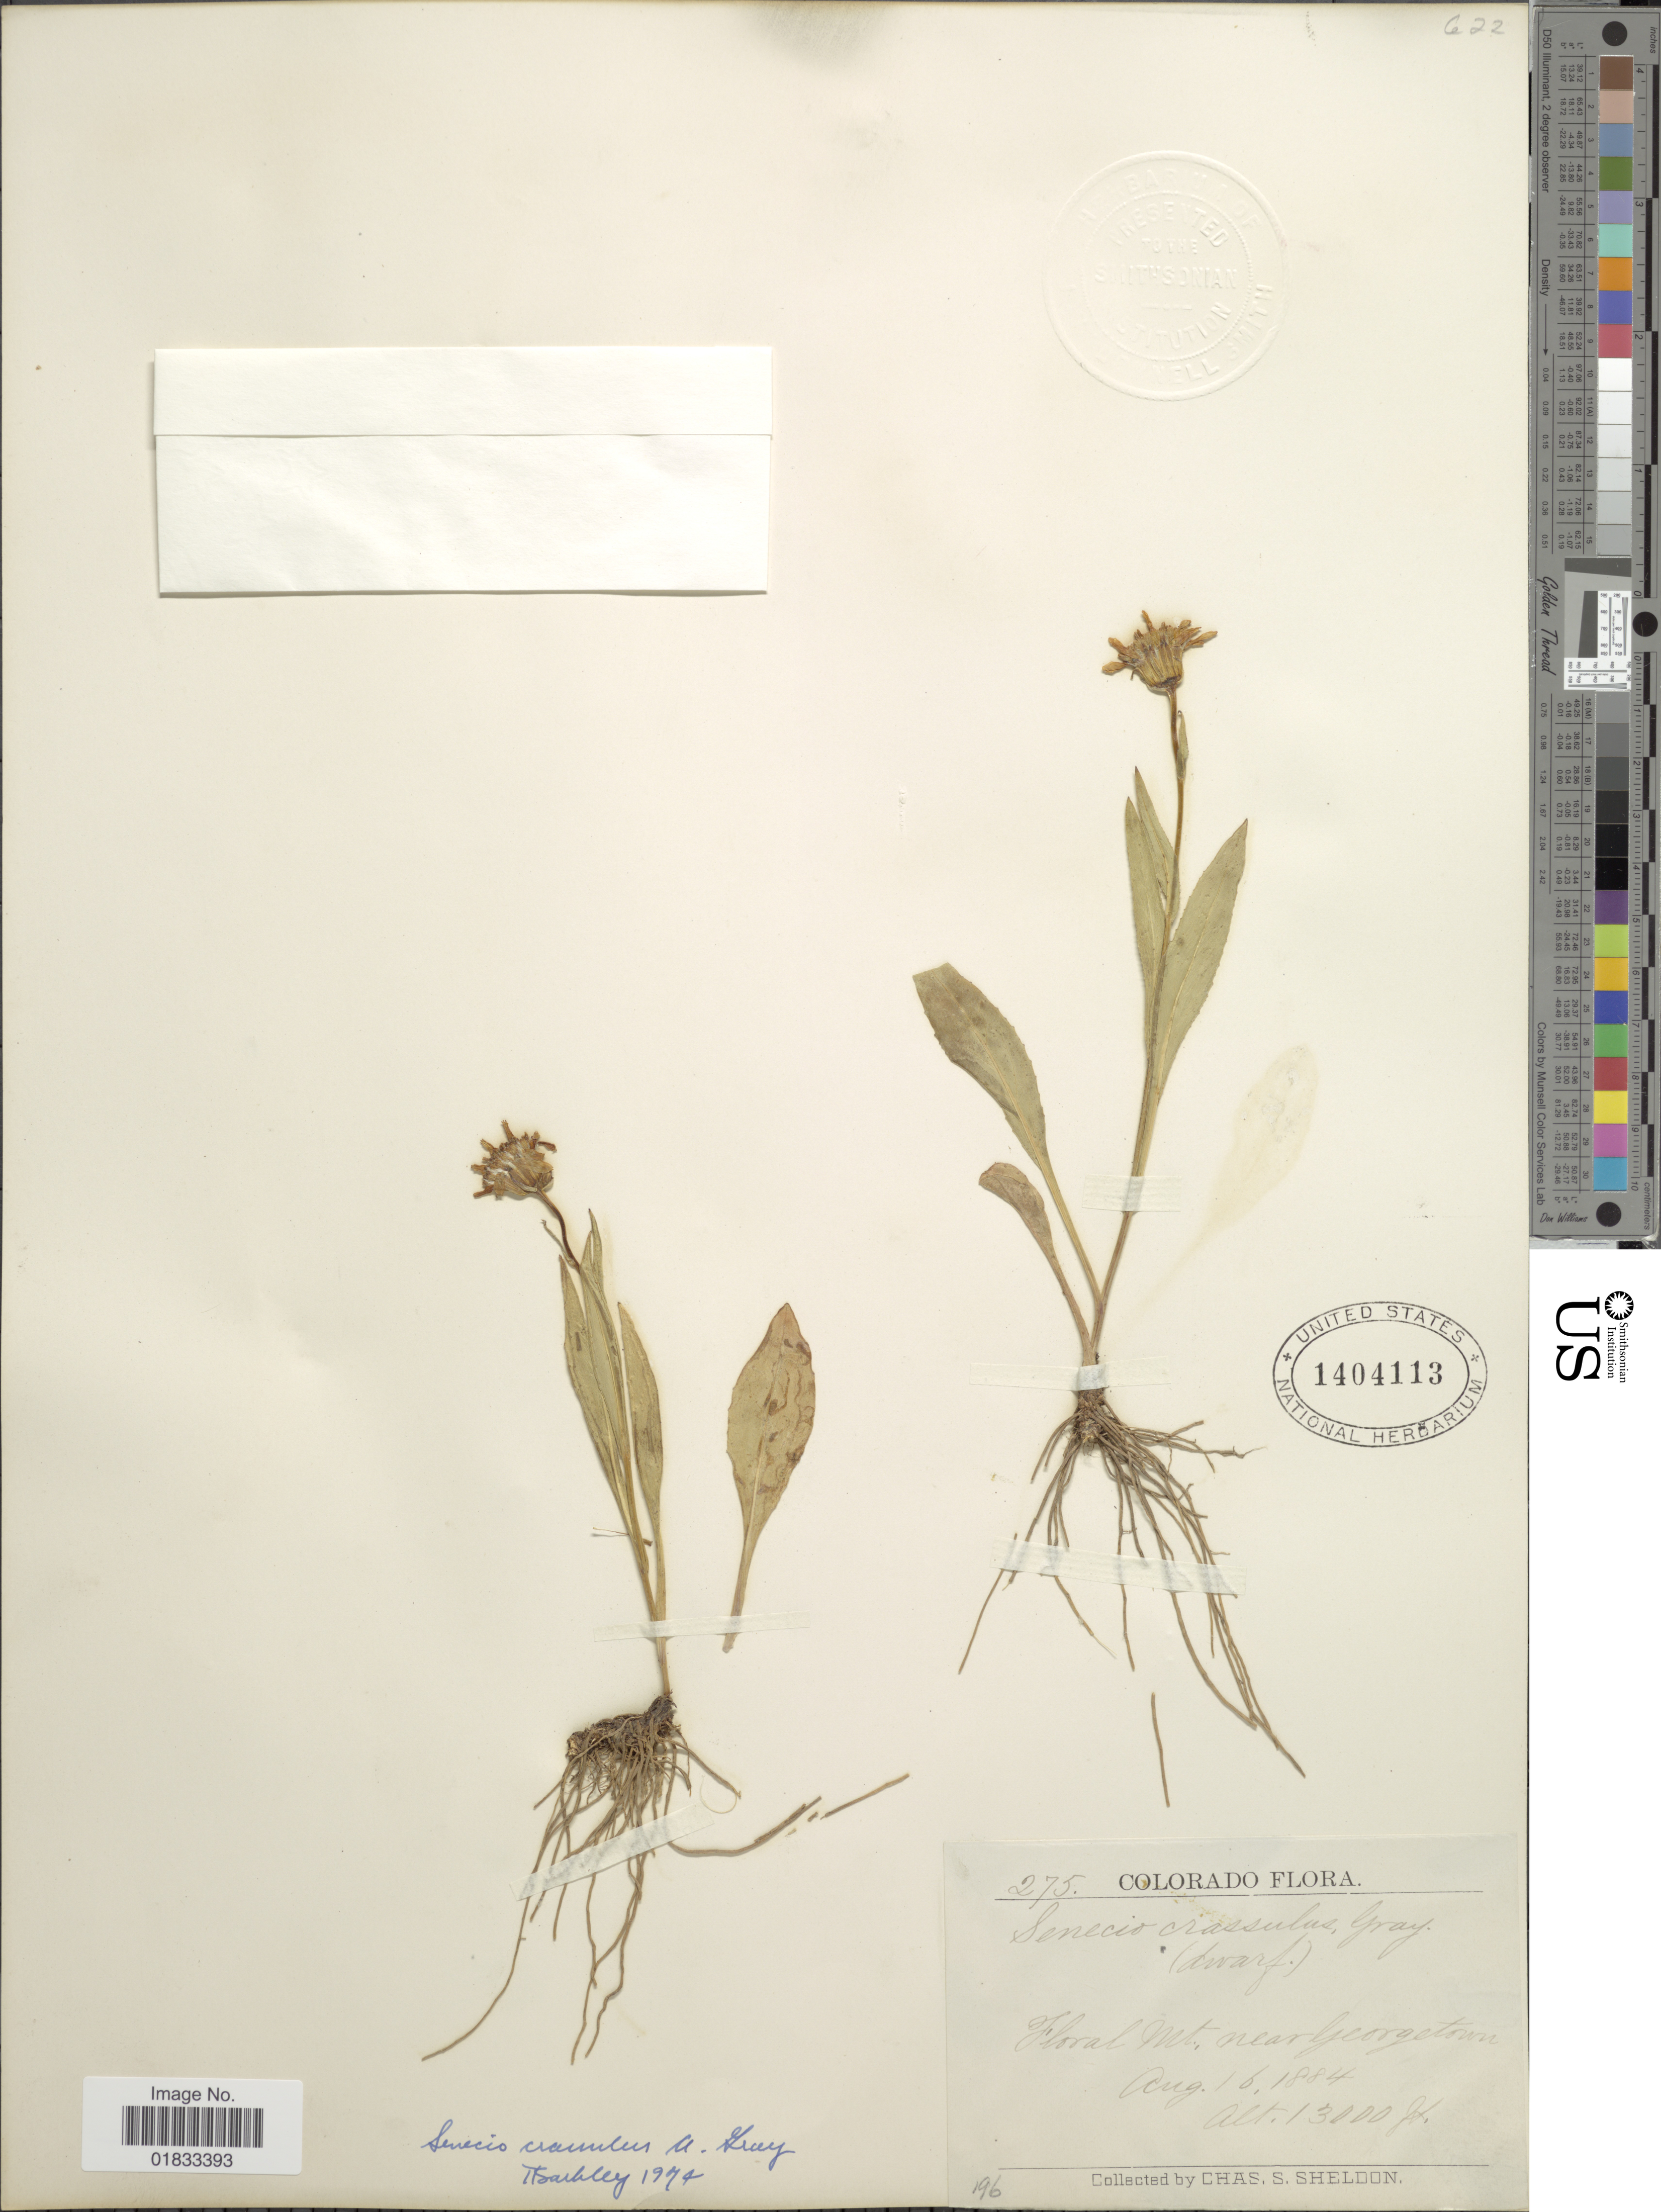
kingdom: Plantae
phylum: Tracheophyta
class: Magnoliopsida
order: Asterales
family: Asteraceae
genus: Senecio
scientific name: Senecio crassulus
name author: A. Gray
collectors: C. S. Sheldon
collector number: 275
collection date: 1884-08-16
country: United States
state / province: Colorado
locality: Floral Mt. near Georgetown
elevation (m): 3962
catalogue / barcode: US 1404113